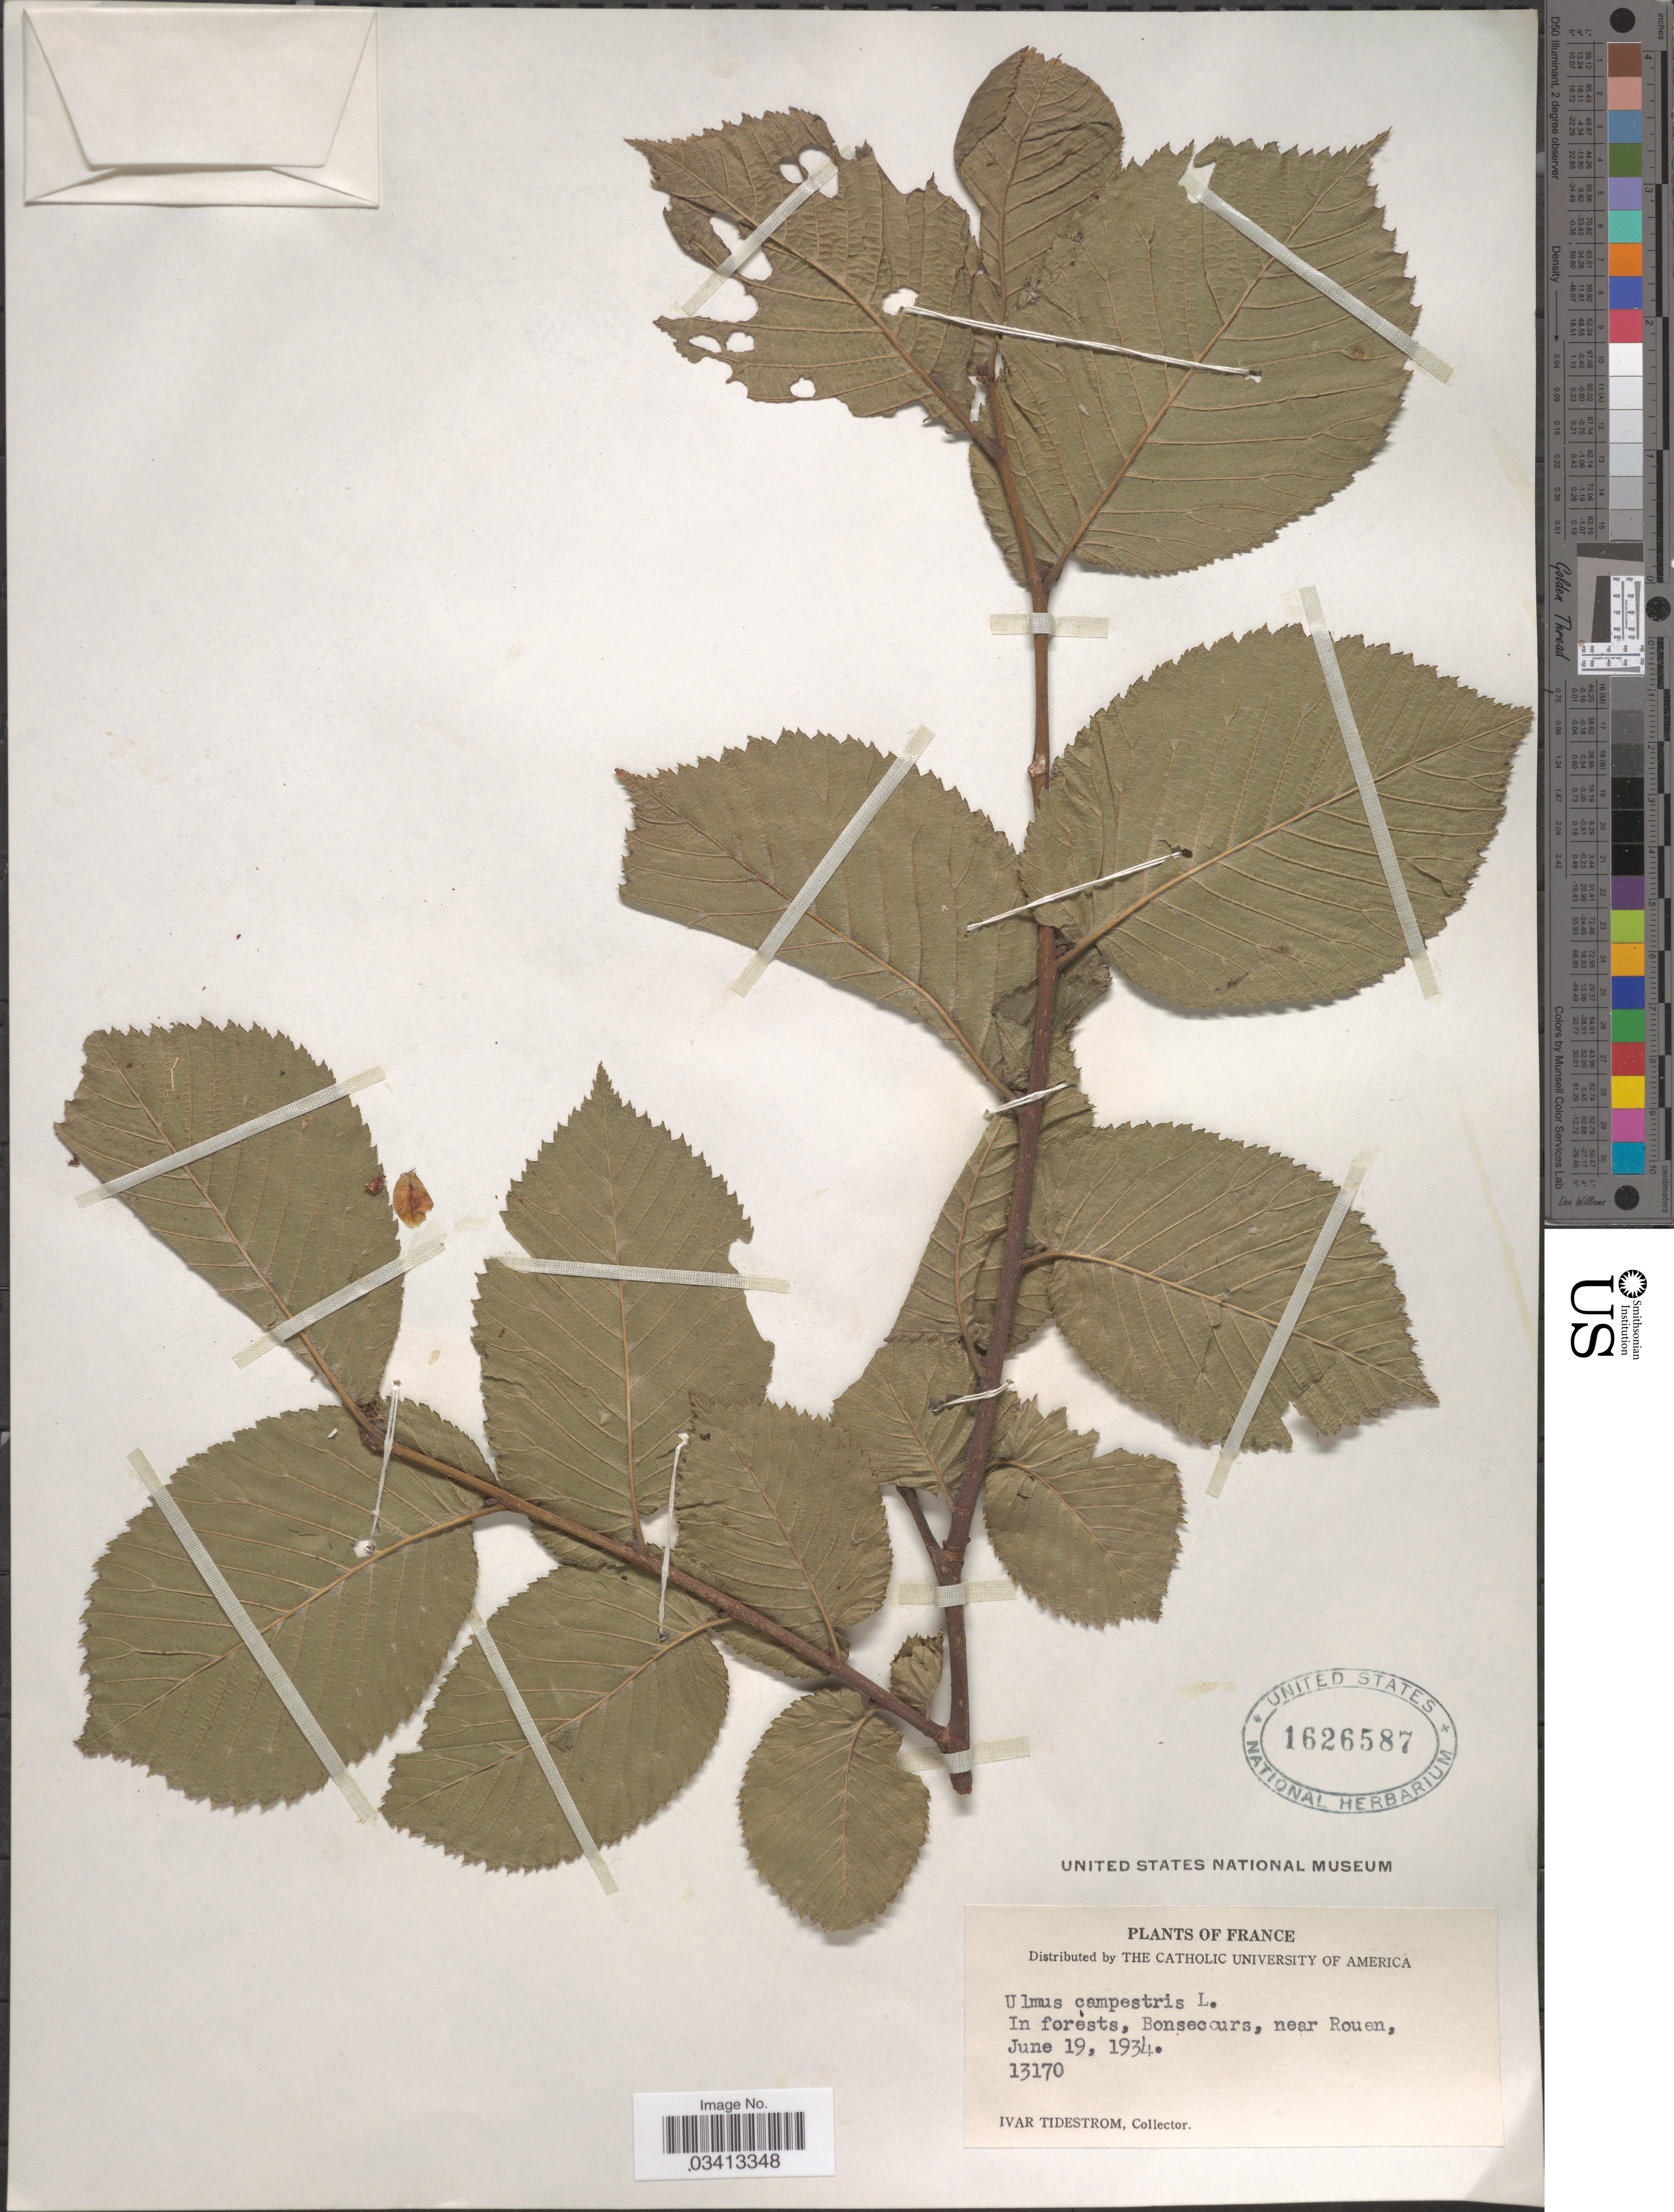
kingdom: Plantae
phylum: Tracheophyta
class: Magnoliopsida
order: Rosales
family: Ulmaceae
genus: Ulmus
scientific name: Ulmus campestris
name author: L.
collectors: I. F. Tidestrom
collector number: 13170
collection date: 1934-06-19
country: France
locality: In forests, Bonsecours, near Rouen.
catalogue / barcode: US 1626587